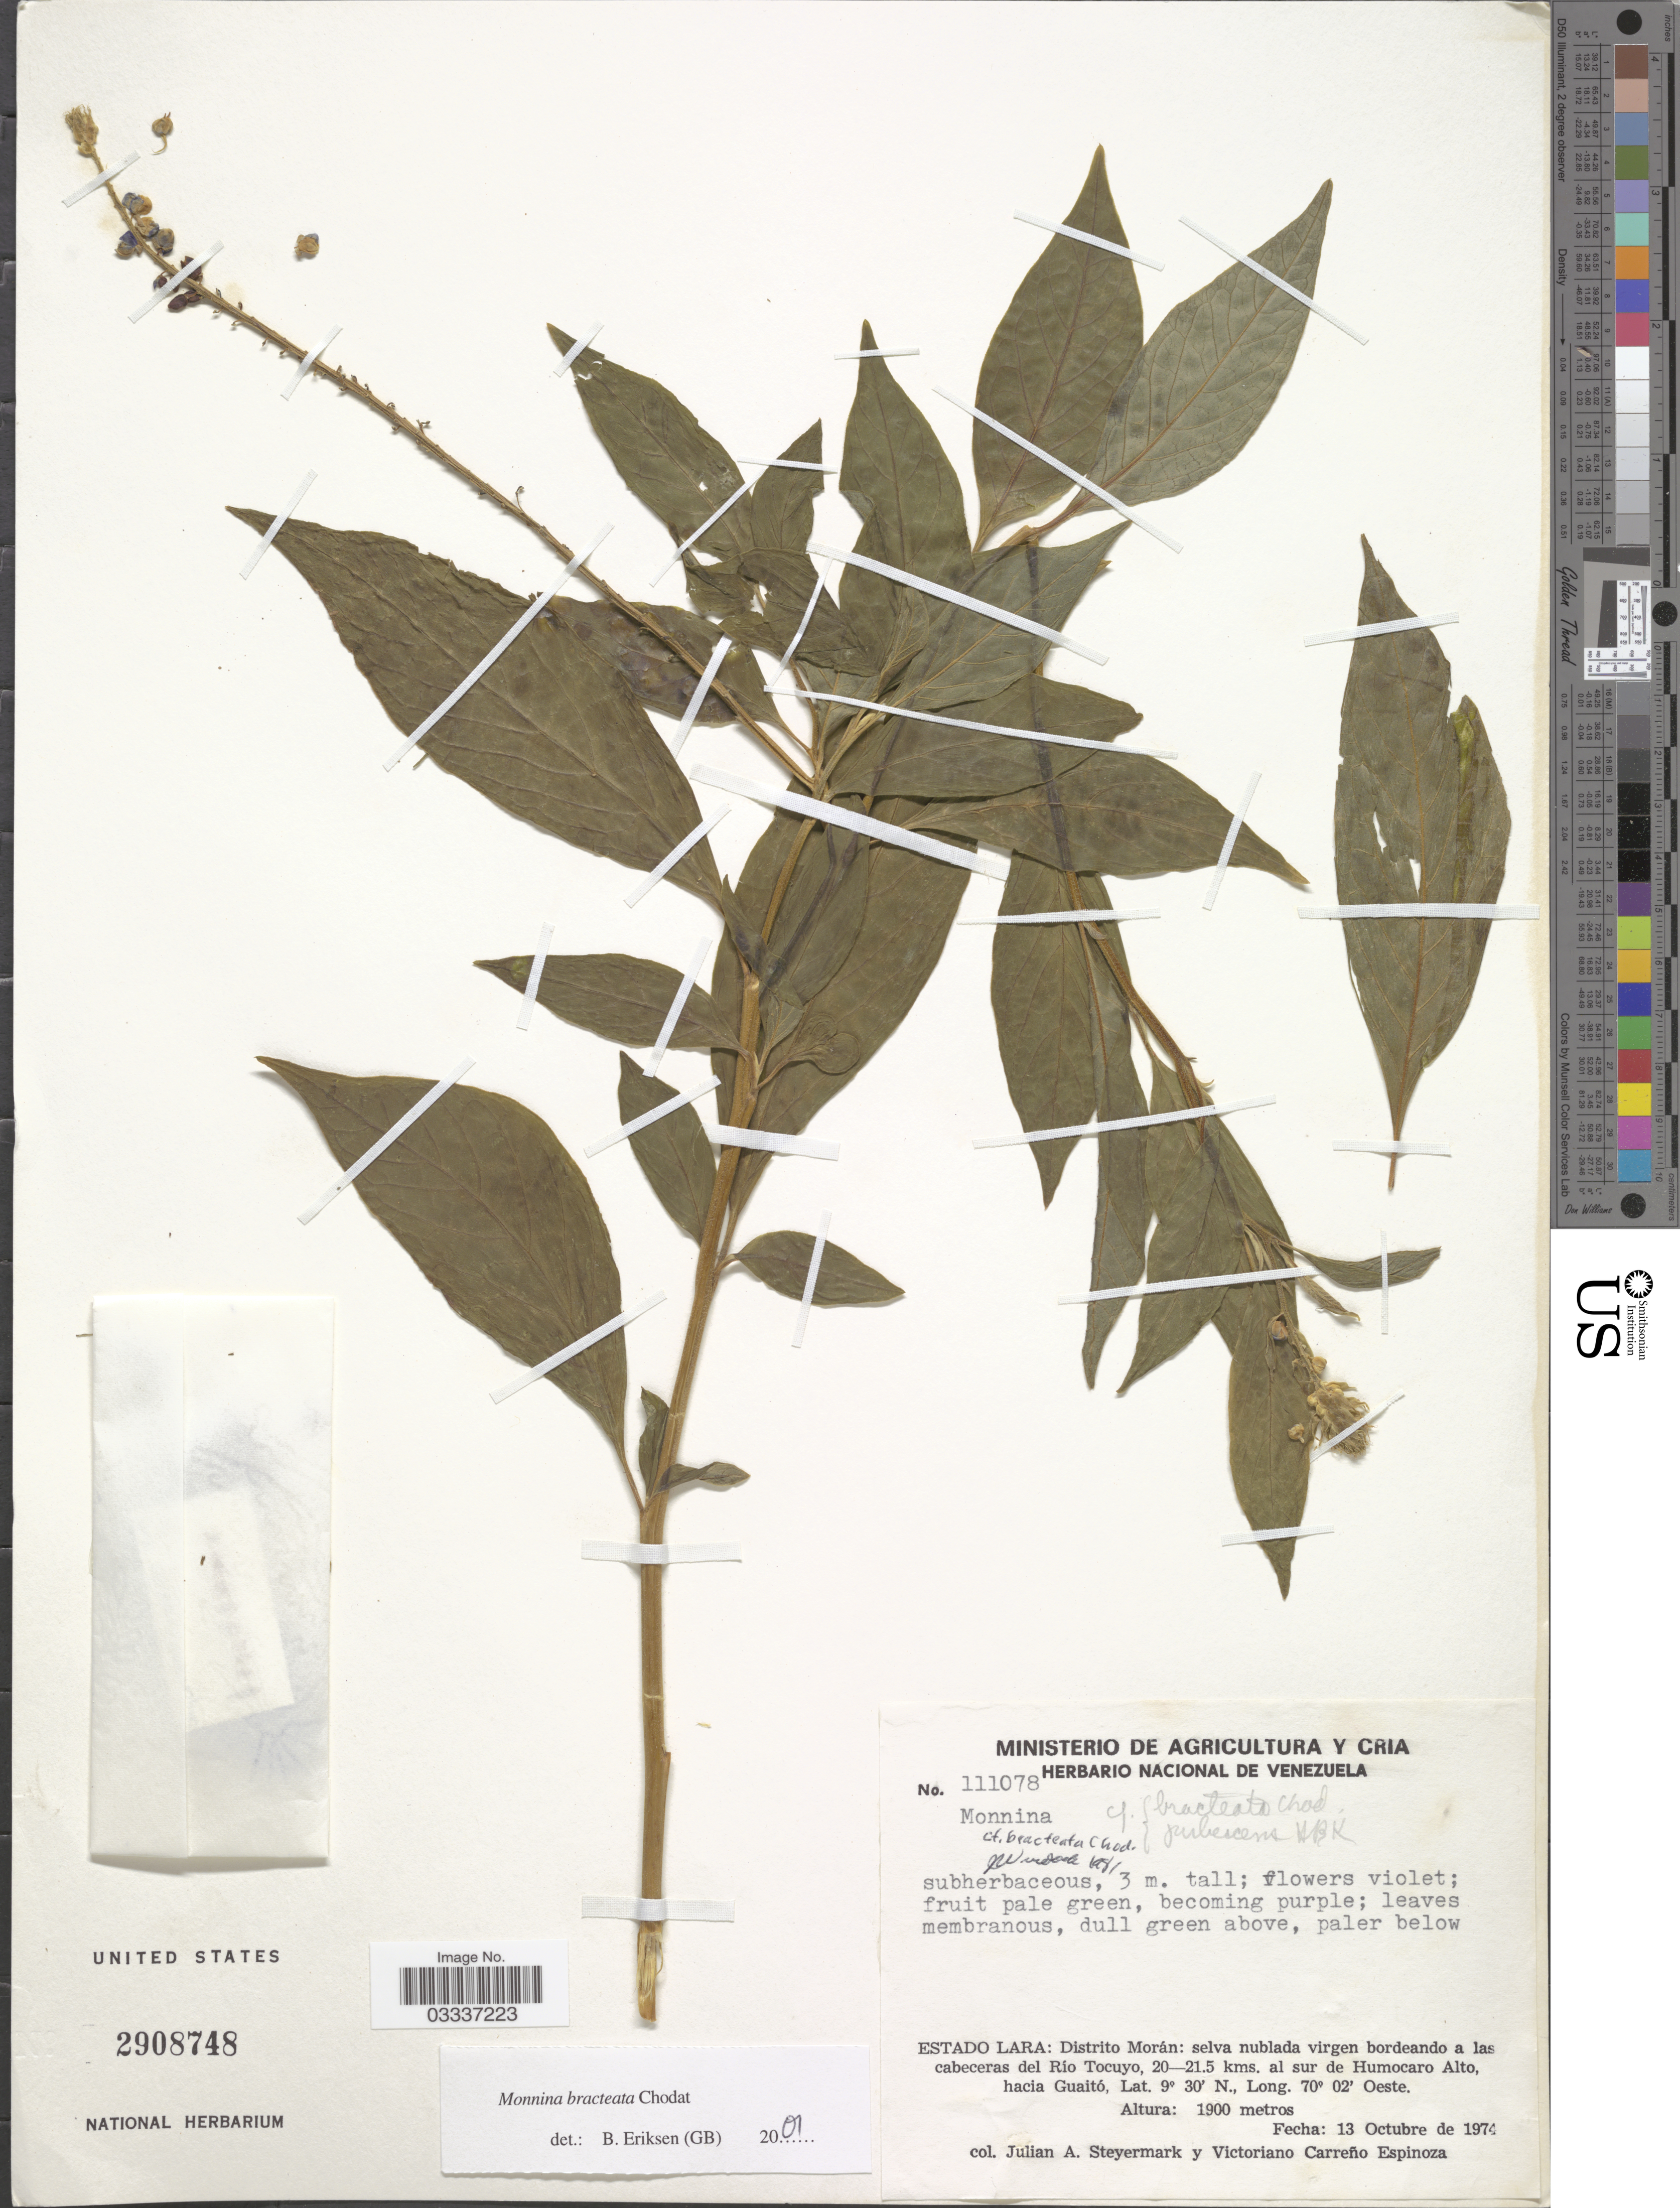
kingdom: Plantae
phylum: Tracheophyta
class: Magnoliopsida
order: Fabales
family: Polygalaceae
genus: Monnina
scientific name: Monnina bracteata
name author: Chodat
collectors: J. Steyermark & V. Carreño E.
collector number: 111078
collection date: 1974-10-13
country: Venezuela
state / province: Lara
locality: Distrito Morán: selva nublada virgen bordeando a las cabeceras del Río Tocuyo, 20-21.5 kms. al sur de Humocaro Alto, hacia Guaitó.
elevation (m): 1900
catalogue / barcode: US 2908748